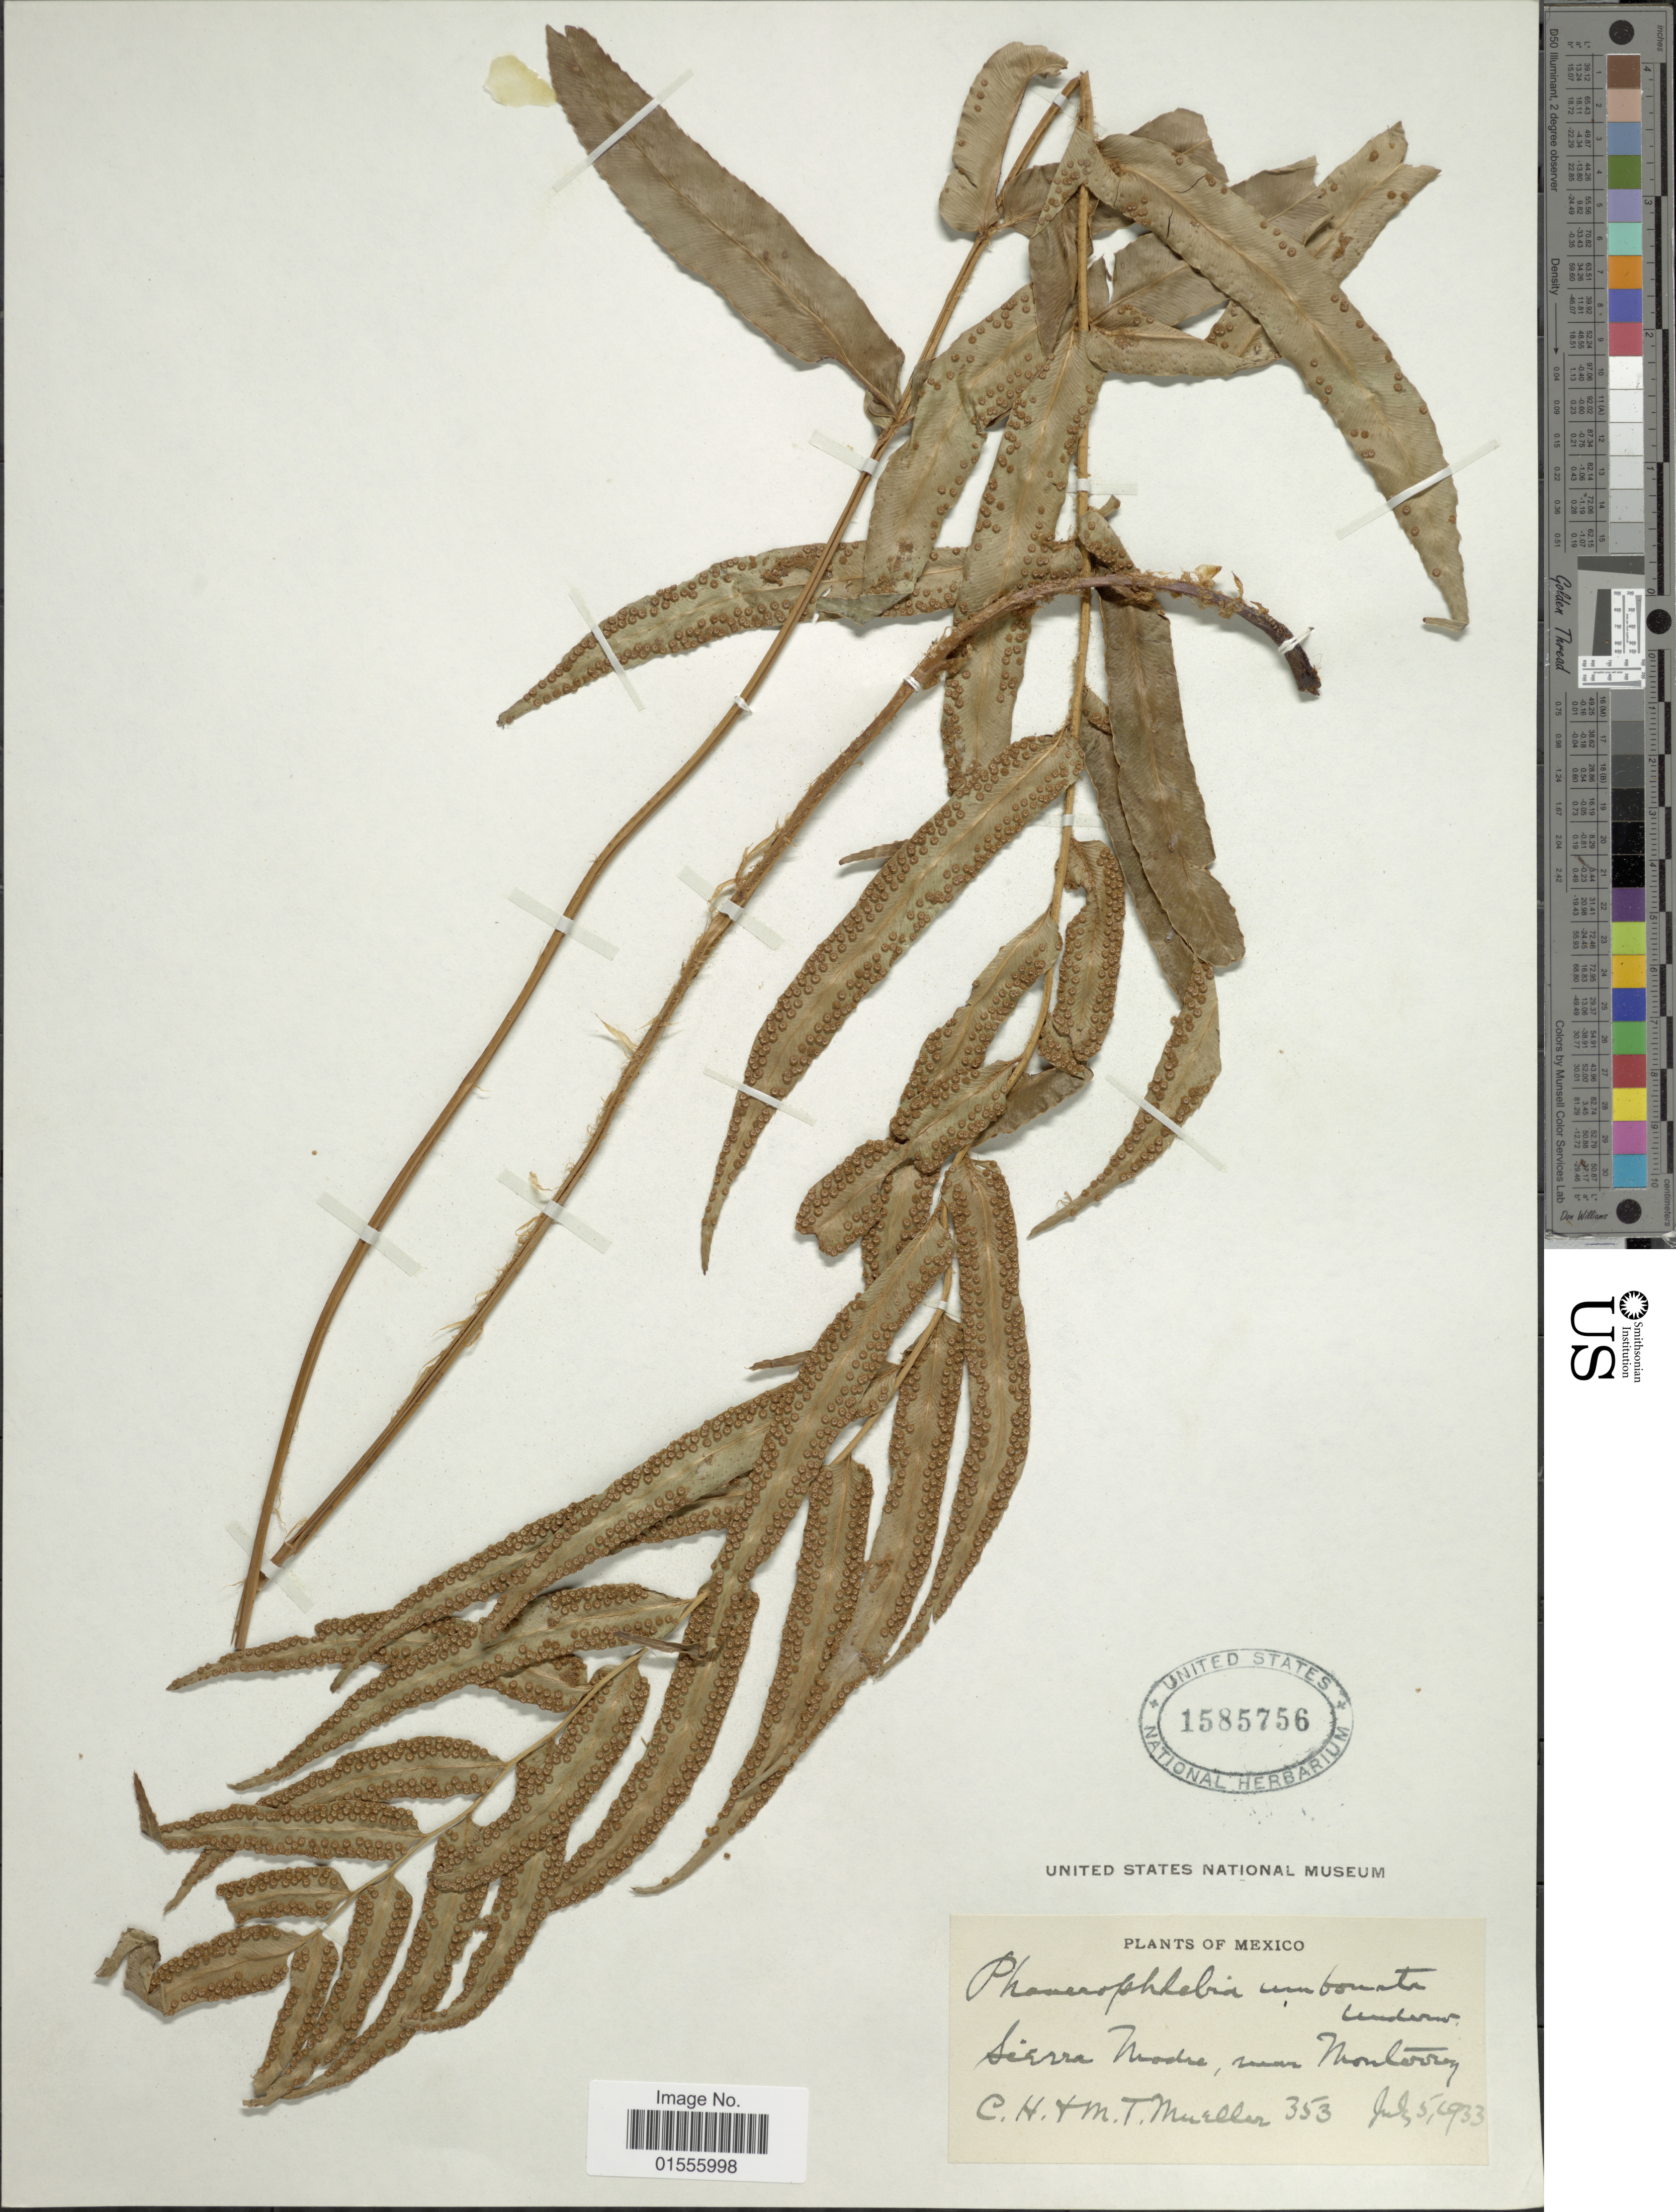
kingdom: Plantae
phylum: Tracheophyta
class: Polypodiopsida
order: Polypodiales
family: Dryopteridaceae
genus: Phanerophlebia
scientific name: Phanerophlebia umbonata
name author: Underw.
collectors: C. H. Mueller & M. Mueller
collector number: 353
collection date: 1933-07-05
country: Mexico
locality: Sierra Madre, near Monterrey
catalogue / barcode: US 1585756